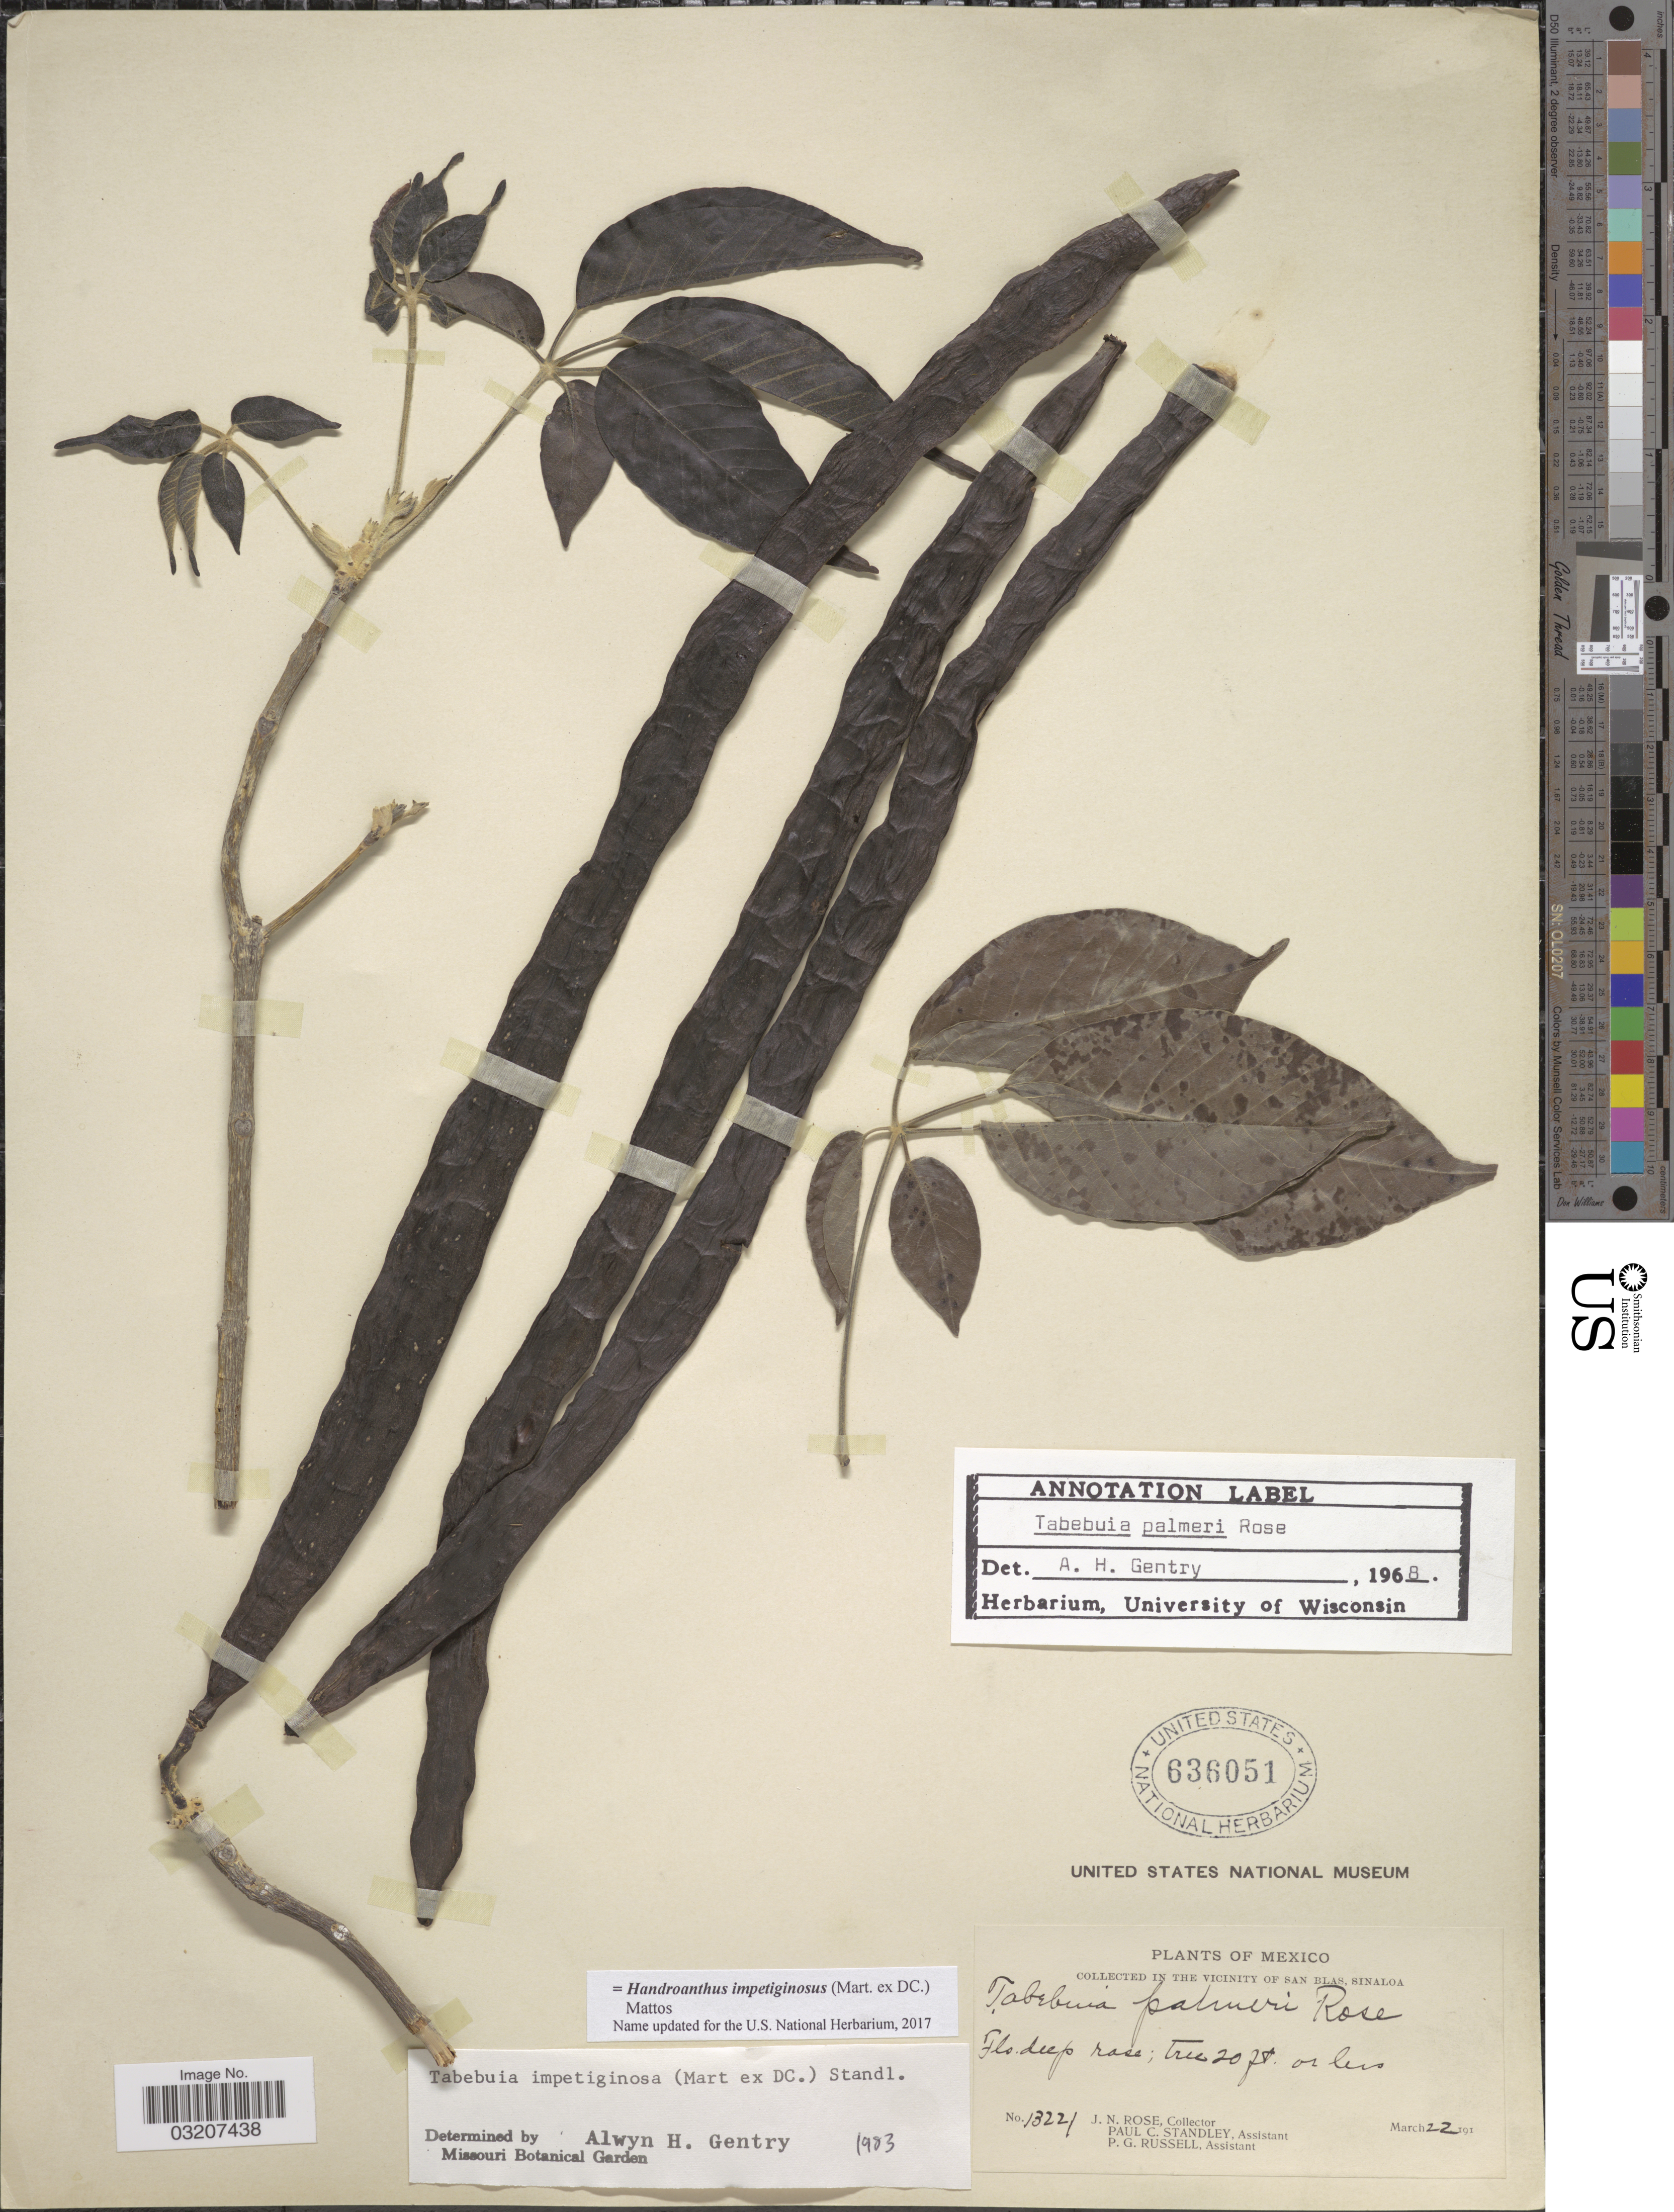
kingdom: Plantae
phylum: Tracheophyta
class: Magnoliopsida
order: Lamiales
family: Bignoniaceae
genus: Handroanthus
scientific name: Handroanthus impetiginosus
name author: (Mart. ex DC.) Mattos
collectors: J. N. Rose, P. C. Standley & P. G. Russell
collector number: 13221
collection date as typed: March 22, 191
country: Mexico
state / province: Sinaloa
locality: In the vicinity of San Blas.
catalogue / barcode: US 636051